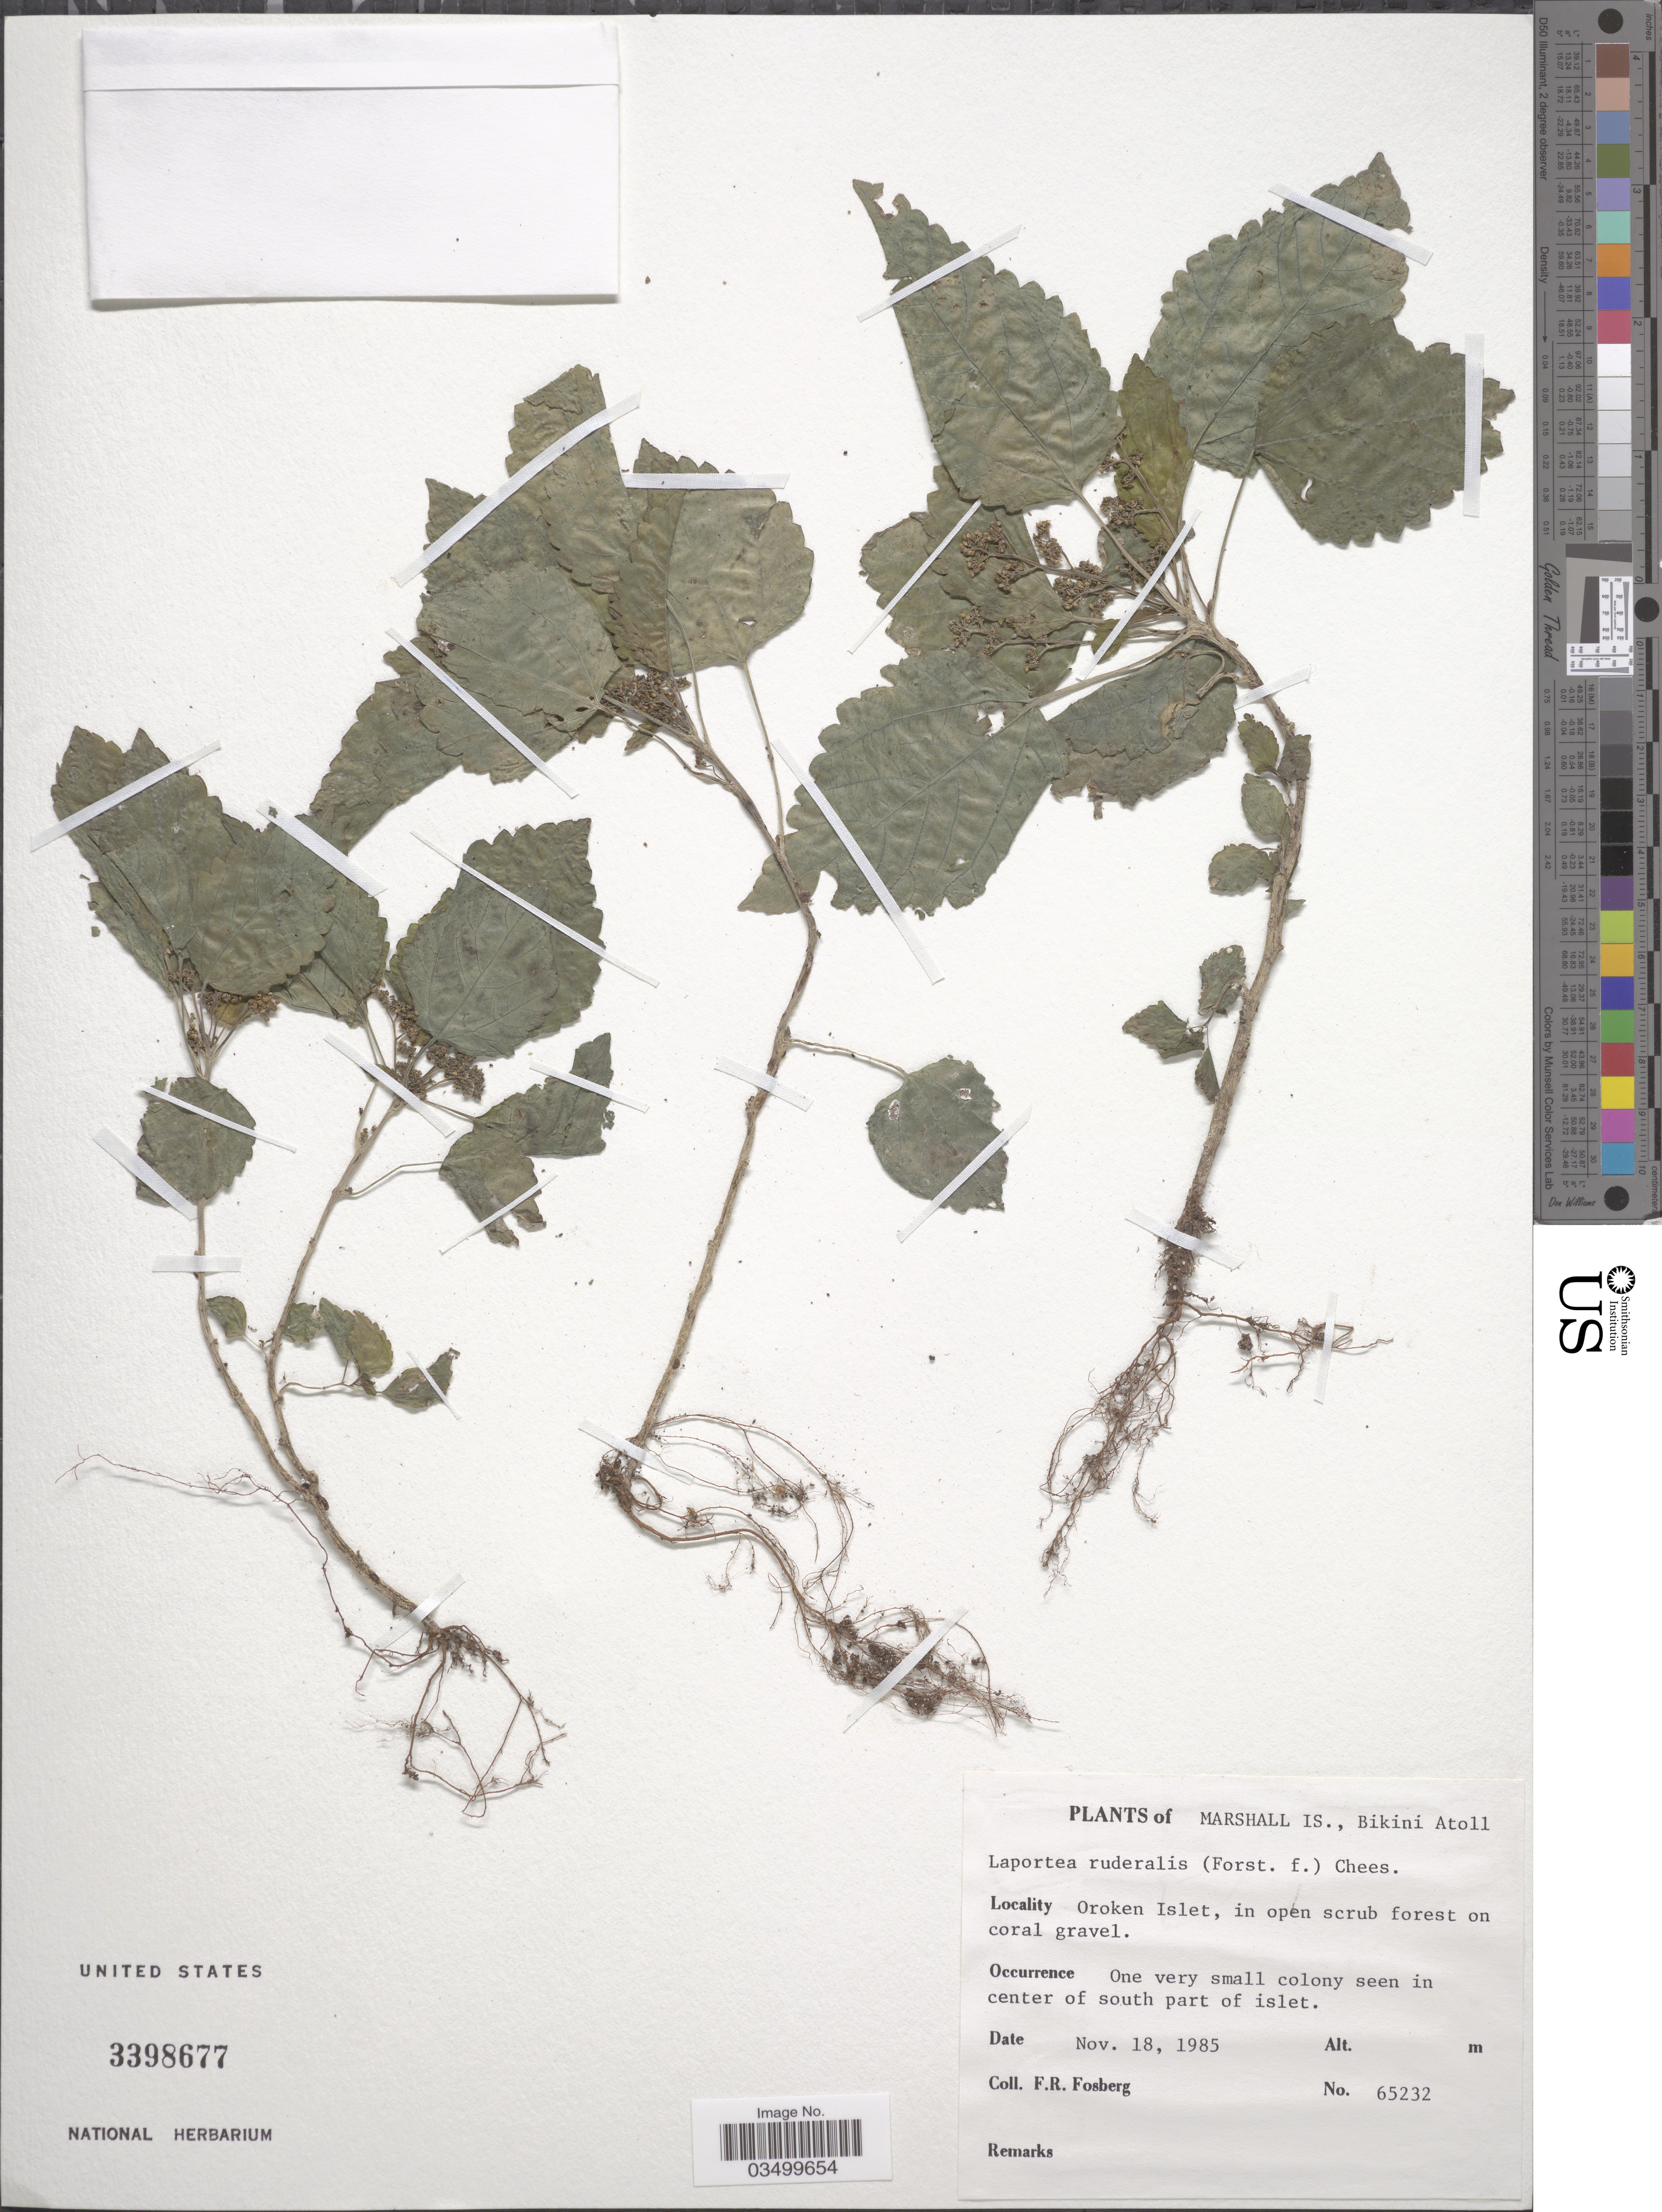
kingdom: Plantae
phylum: Tracheophyta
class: Magnoliopsida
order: Rosales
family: Urticaceae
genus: Laportea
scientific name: Laportea ruderalis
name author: (G. Forst.) Chew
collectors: F. R. Fosberg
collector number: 65232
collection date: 1985-11-18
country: Marshall Islands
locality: Marshall Is., Bikini Atoll. Oroken Islet, in open scrub forest on coral gravel.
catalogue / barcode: US 3398677